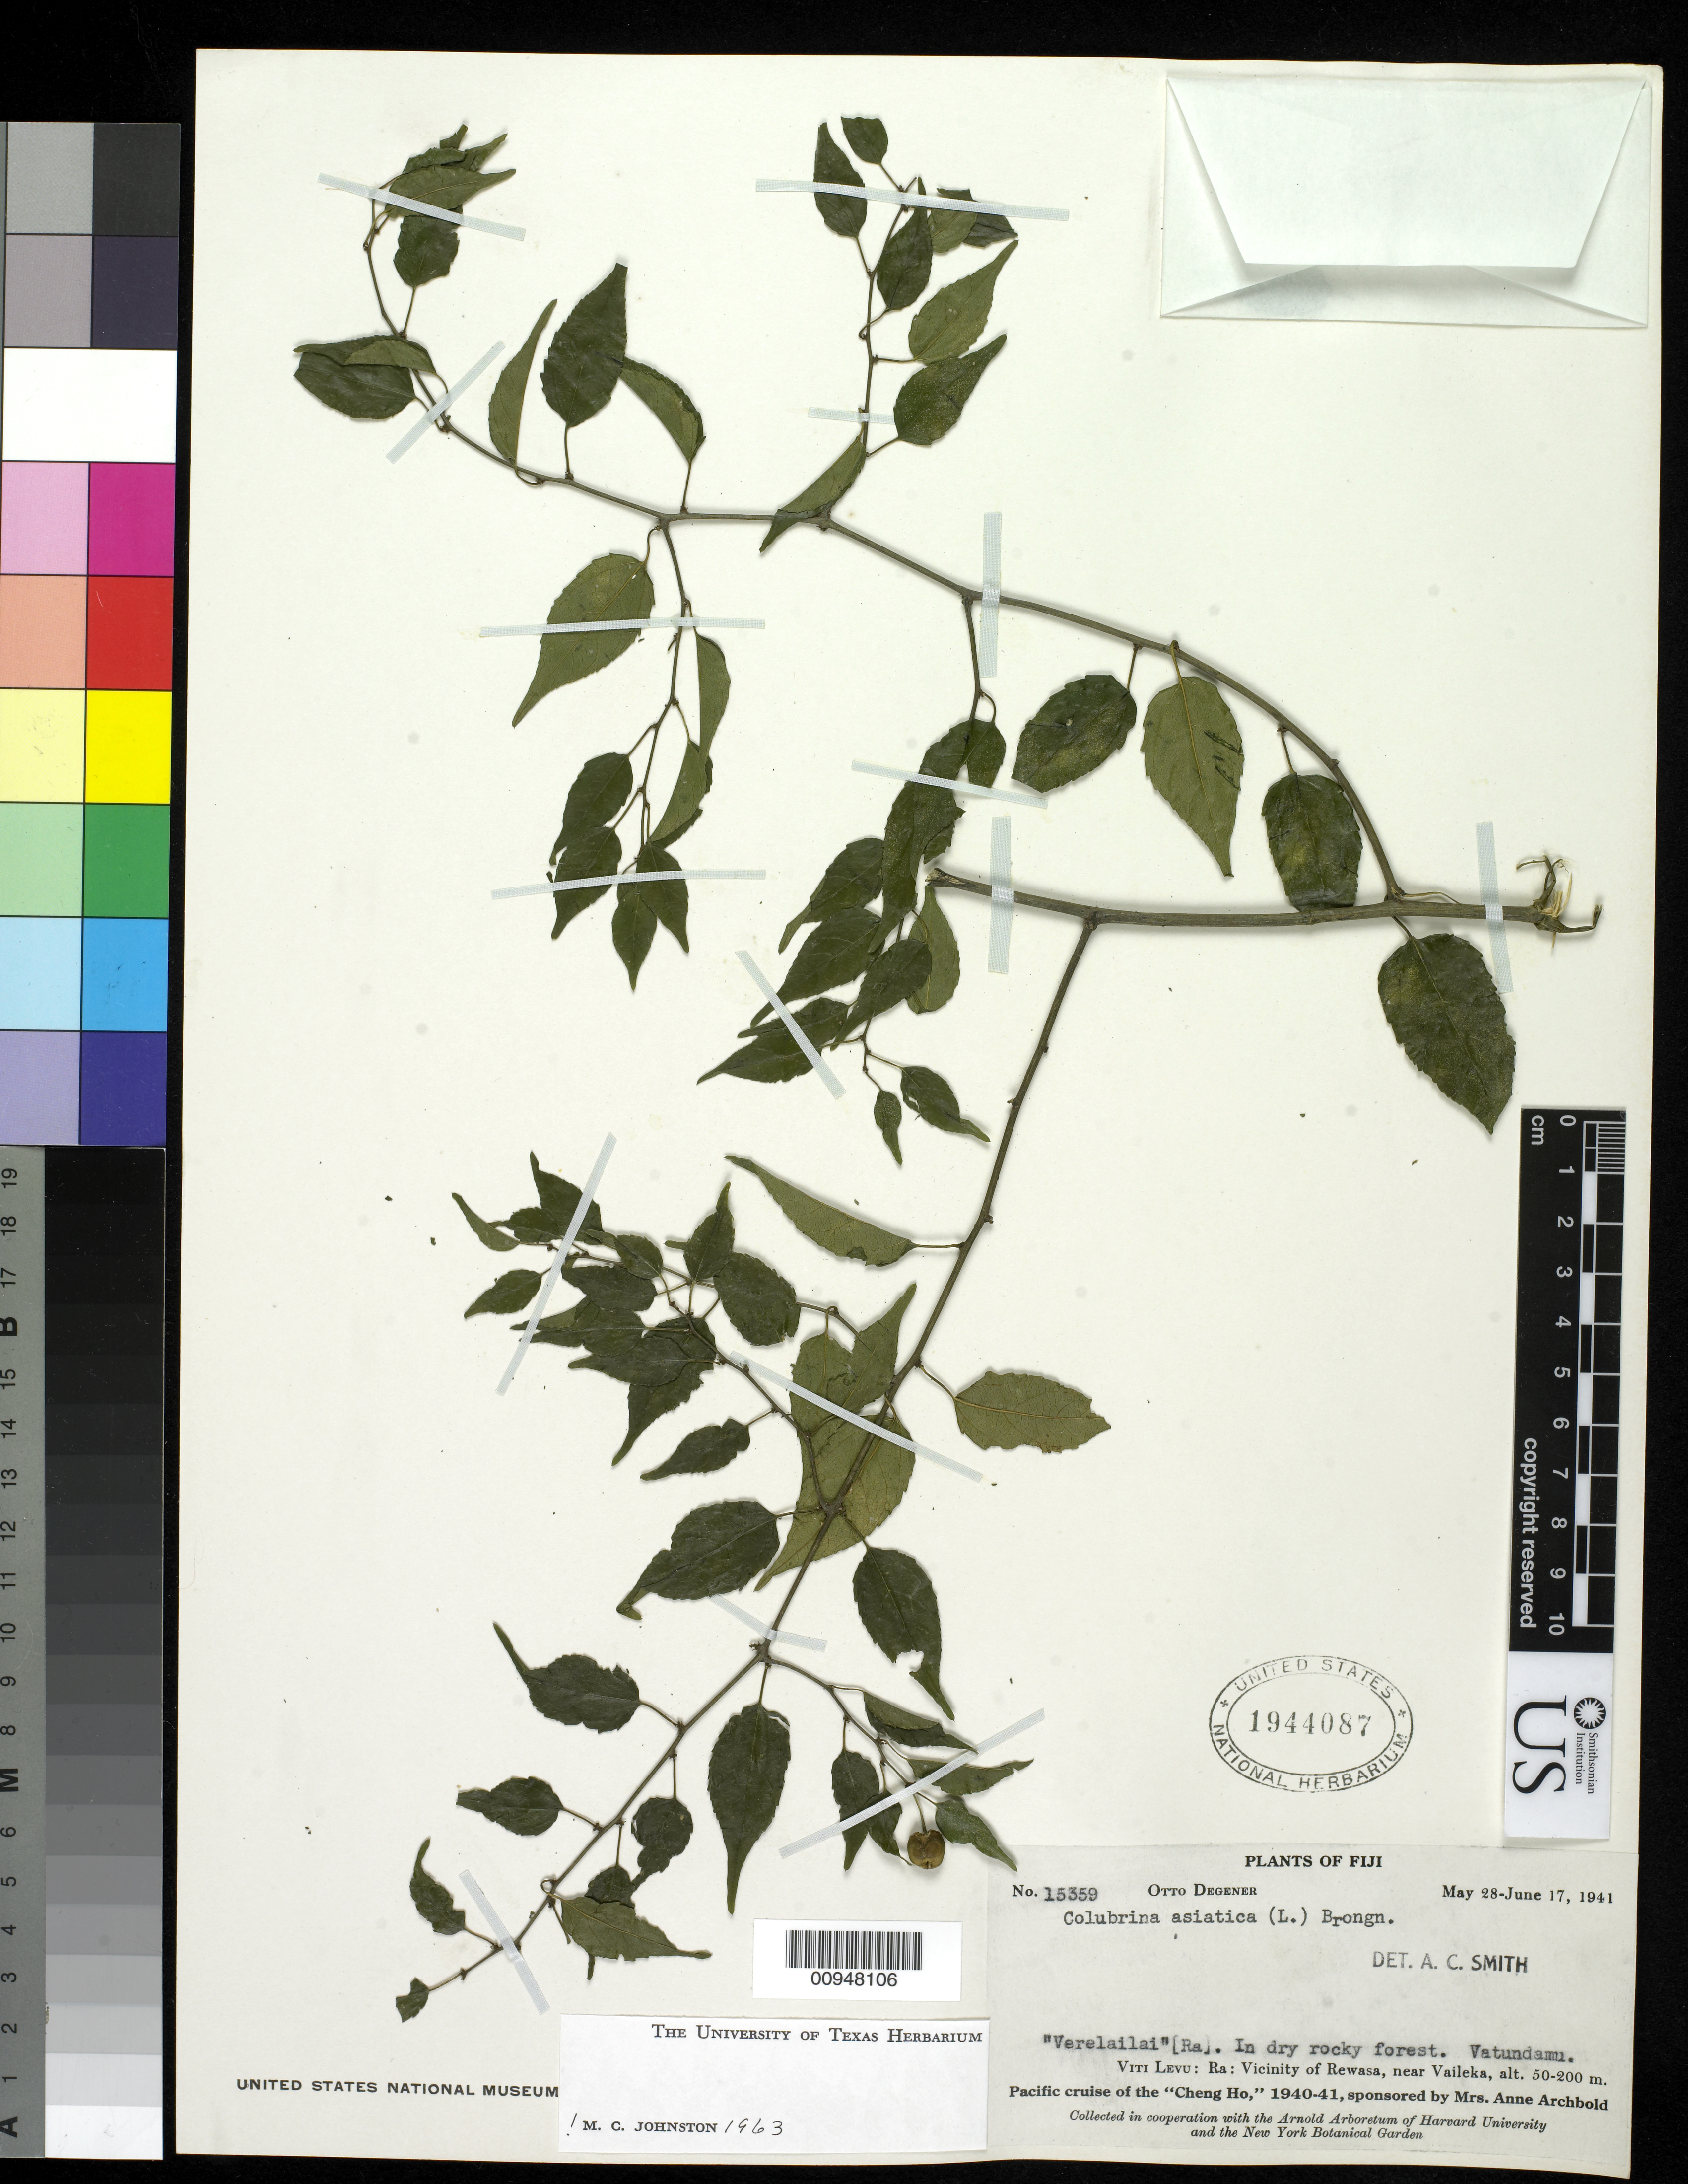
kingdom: Plantae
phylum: Tracheophyta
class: Magnoliopsida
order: Rosales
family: Rhamnaceae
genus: Colubrina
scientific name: Colubrina asiatica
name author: (L.) Brongn.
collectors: O. Degener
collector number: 15359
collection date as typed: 28 May 1941 to 17 Jun 1941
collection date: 1941-05-28/1941-06-17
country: Fiji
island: Viti Levu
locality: Ra: Vicinity of Rewasa, near Vaileka.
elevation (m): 50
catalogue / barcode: US 1944087